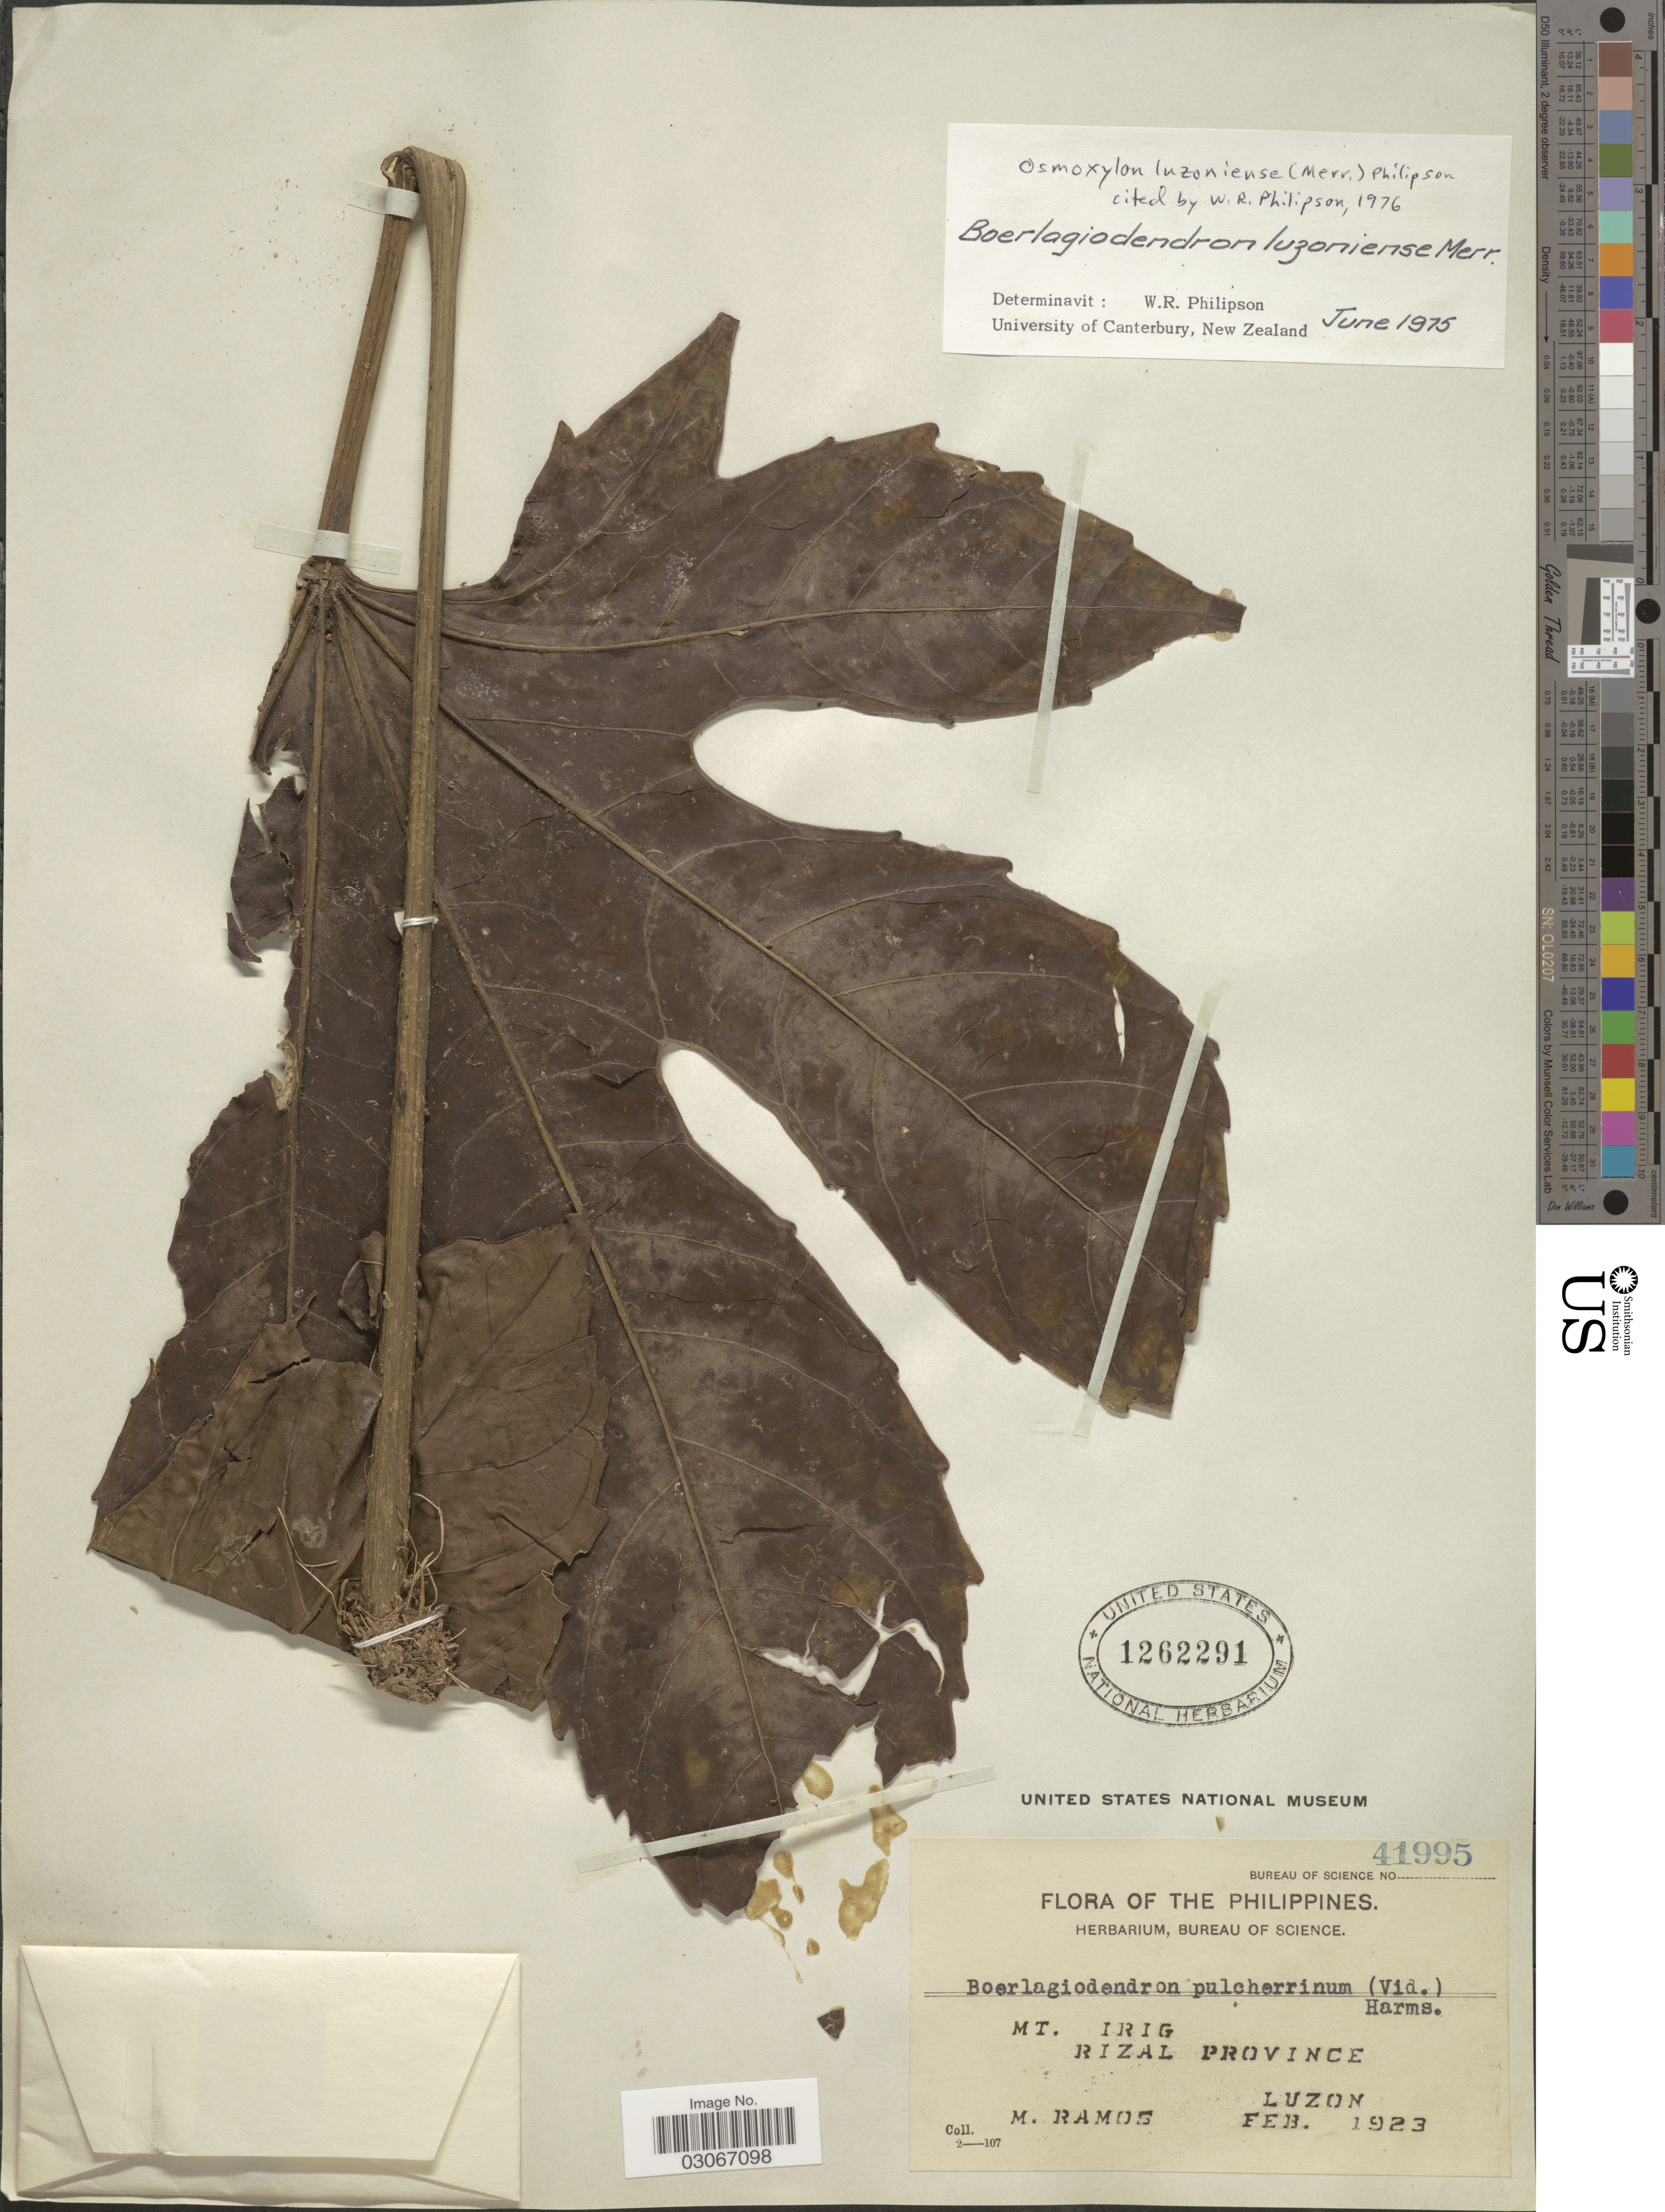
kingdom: Plantae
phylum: Tracheophyta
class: Magnoliopsida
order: Apiales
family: Araliaceae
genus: Osmoxylon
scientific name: Osmoxylon luzoniense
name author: (Merr.) Philipson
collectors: M. Ramos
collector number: Bureau of Science 41995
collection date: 1923-02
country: Philippines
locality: Mt. Irig, Rizal Province, Luzon.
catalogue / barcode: US 1262291